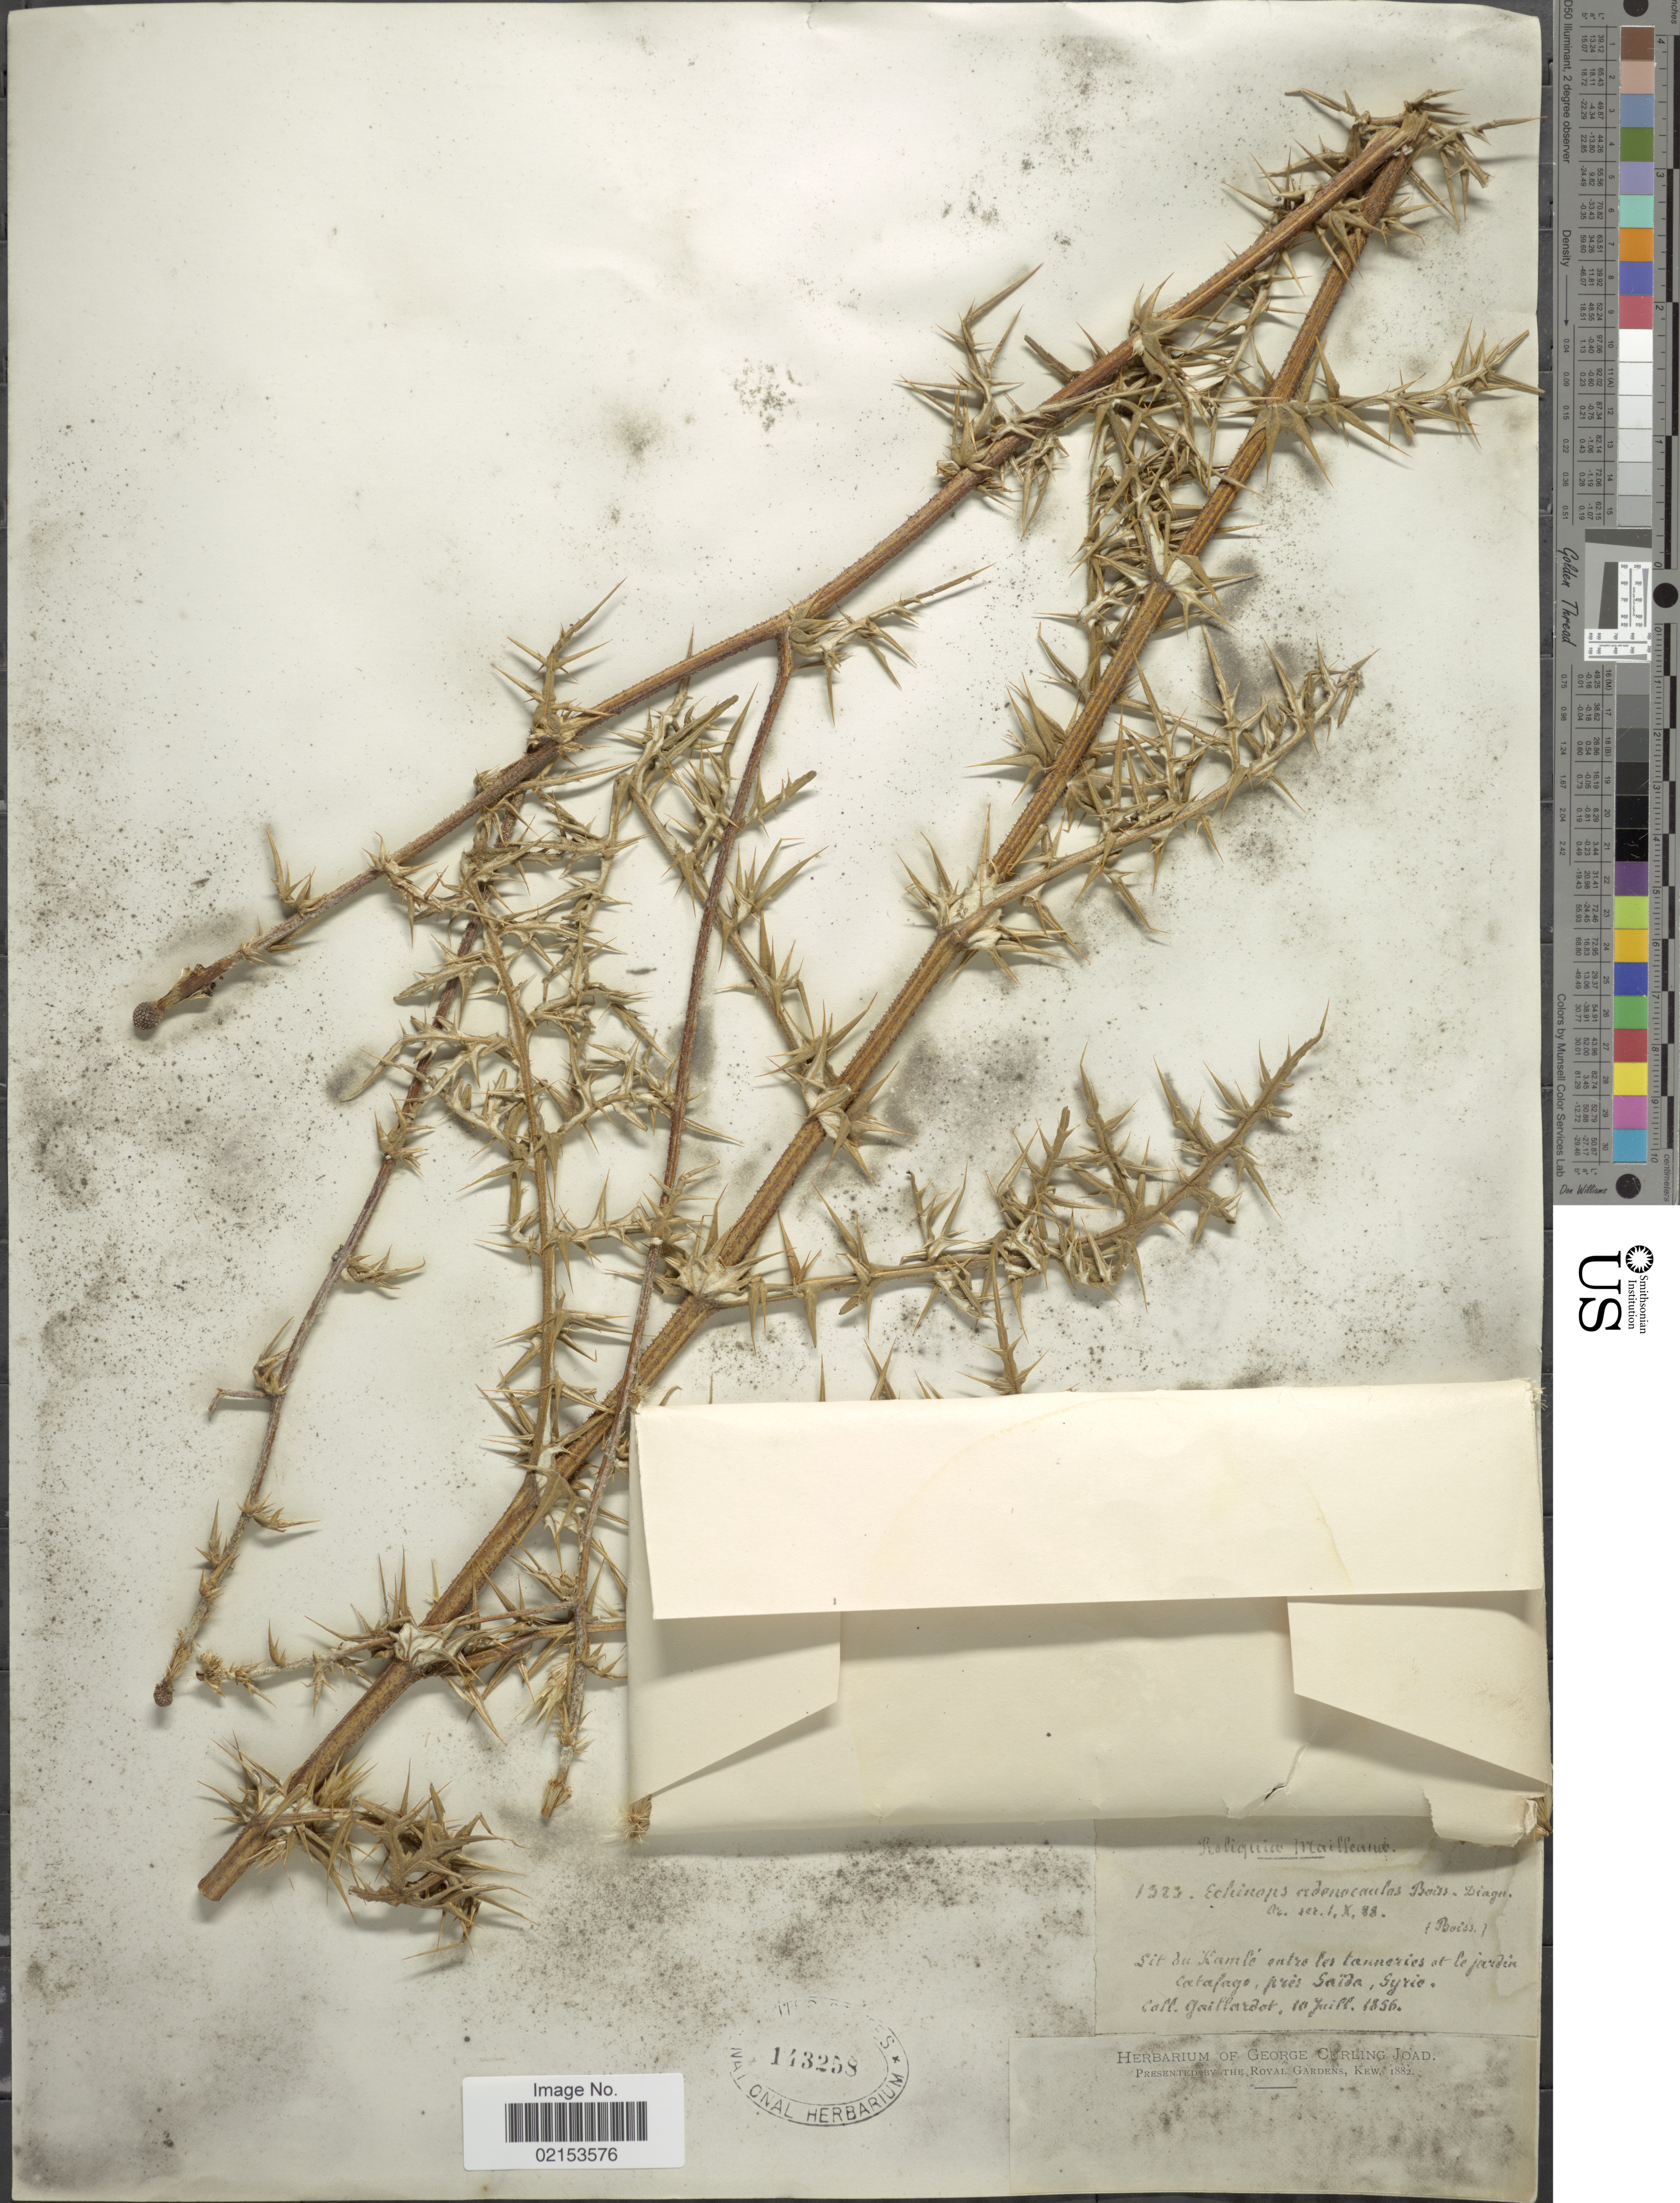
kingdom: Plantae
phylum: Tracheophyta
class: Magnoliopsida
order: Asterales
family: Asteraceae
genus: Echinops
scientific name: Echinops pungens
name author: Trautv.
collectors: Gaillardot, --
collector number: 1323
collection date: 1856-07-10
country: Syria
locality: Sit du Kamle entre les tanneries et la jardin Catafago, pres Saida, Syria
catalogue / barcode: US 143258